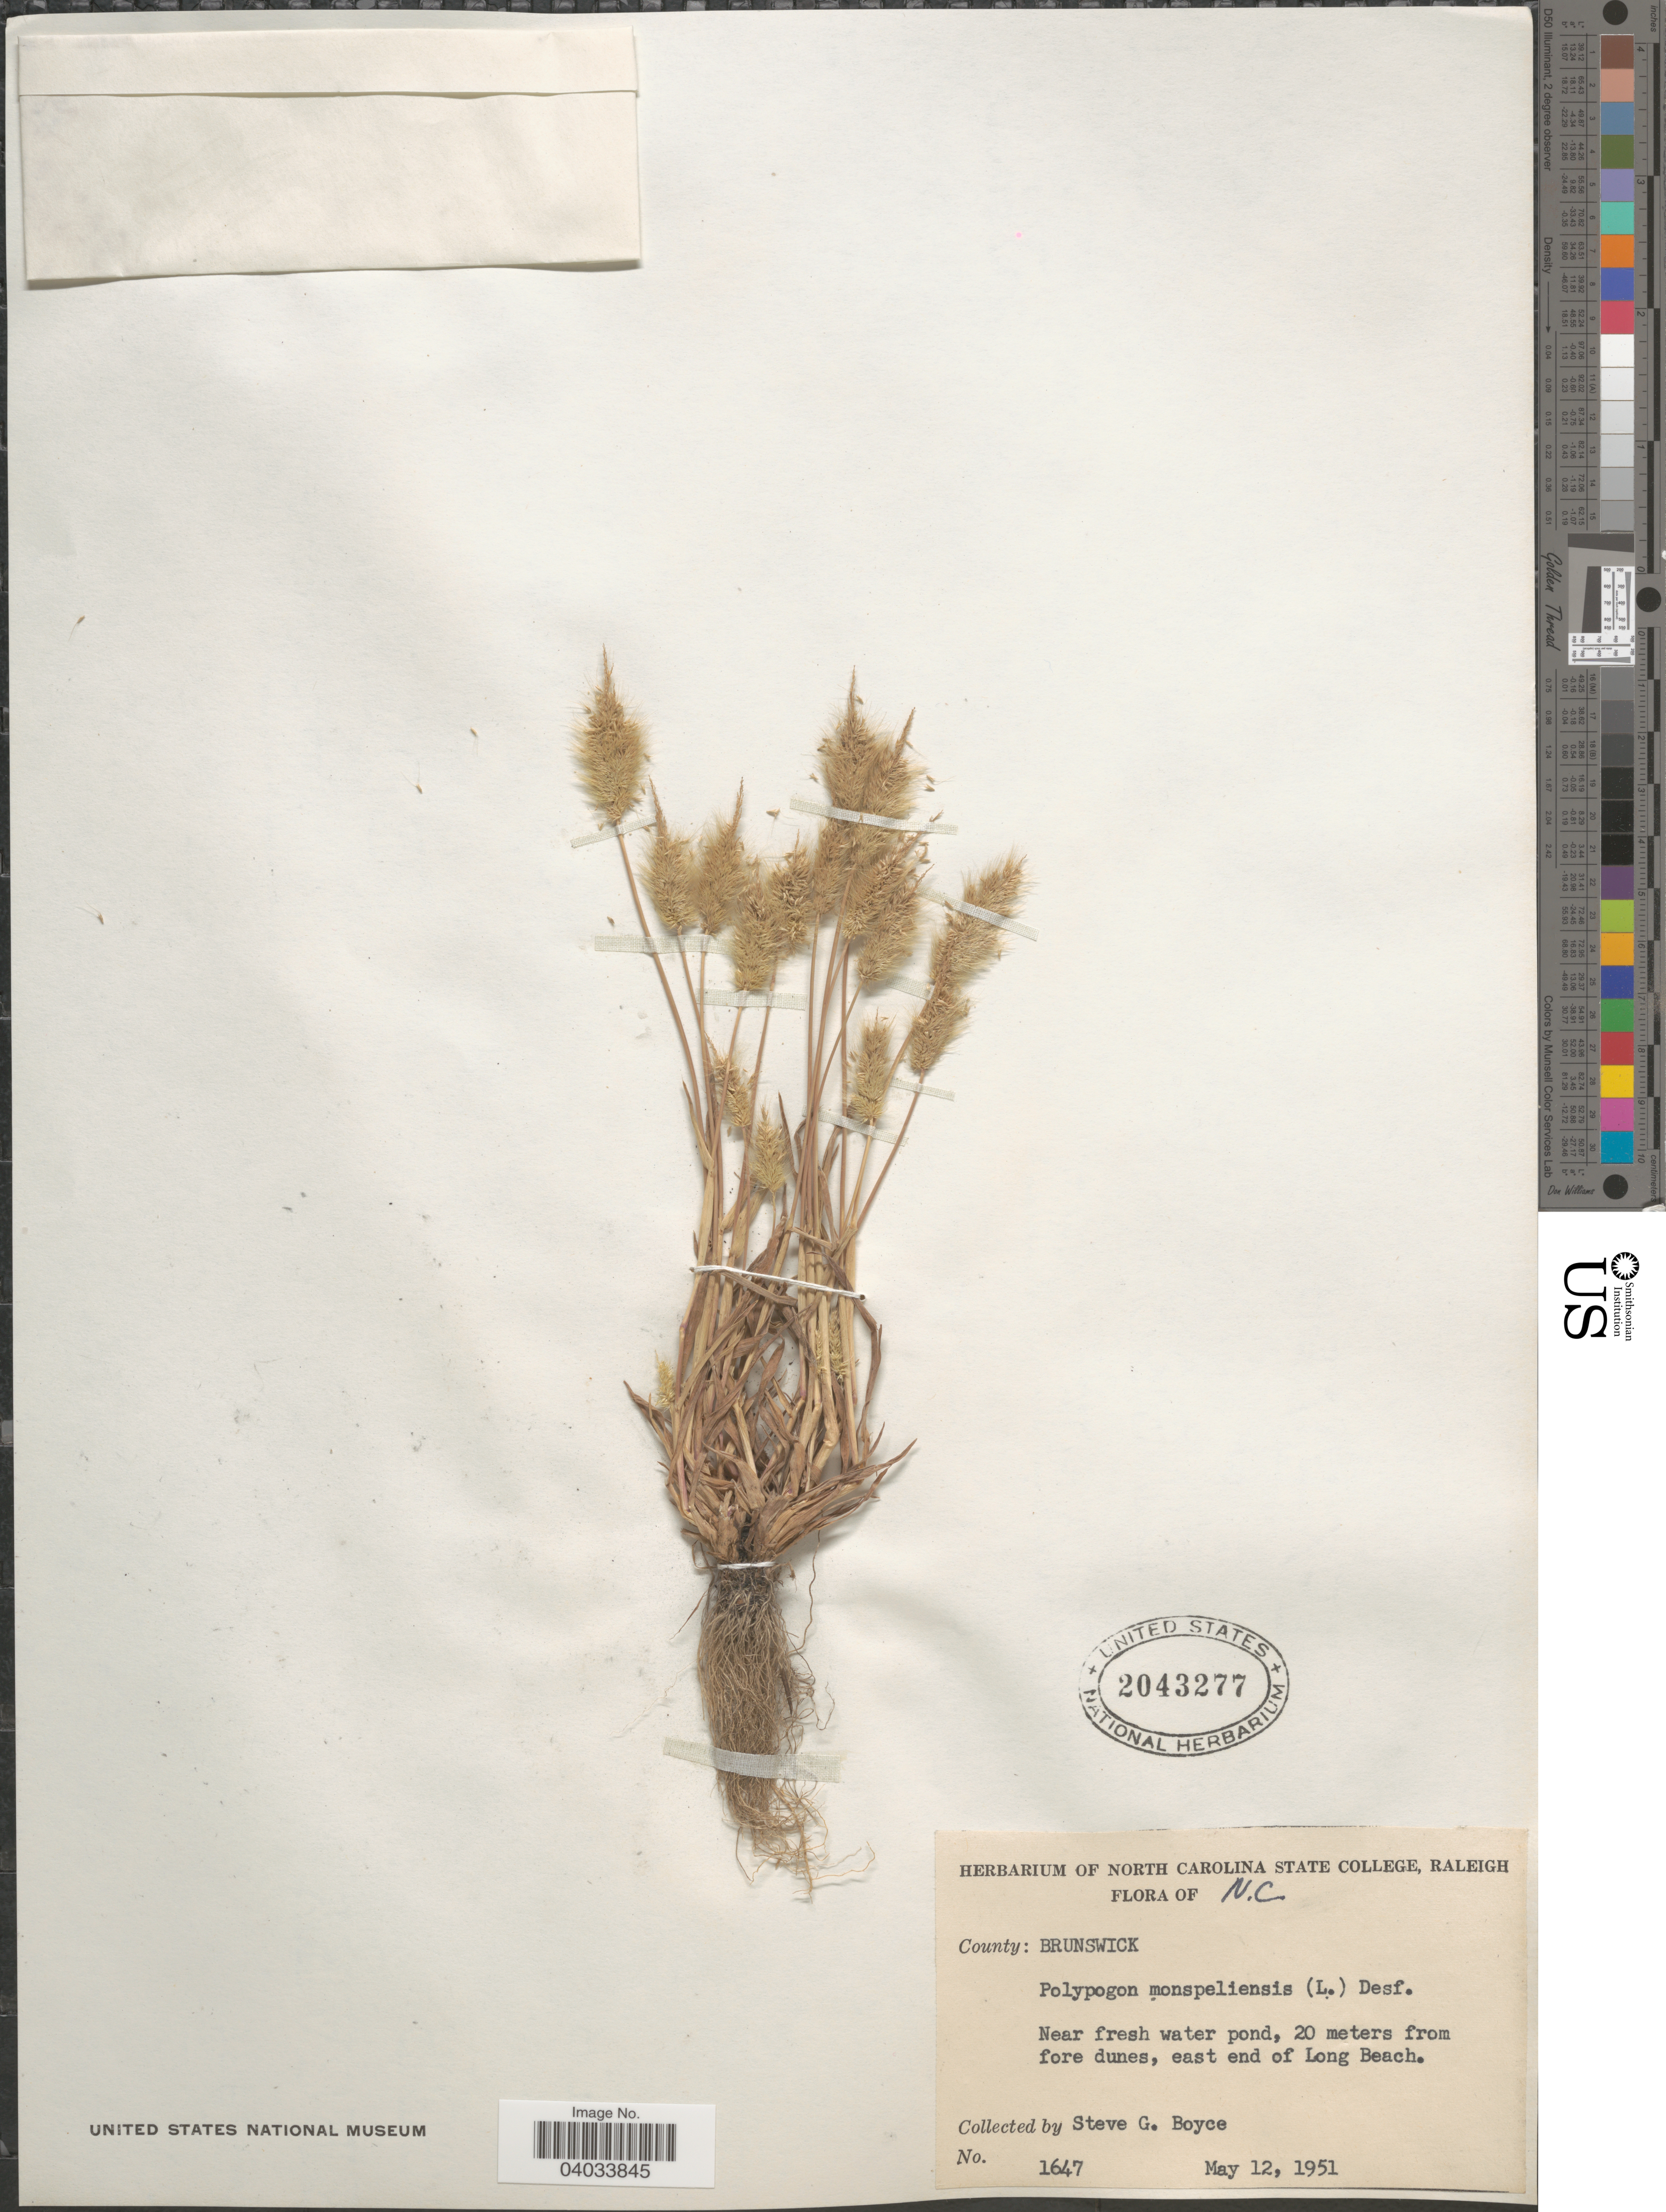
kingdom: Plantae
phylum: Tracheophyta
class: Liliopsida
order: Poales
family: Poaceae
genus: Polypogon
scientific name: Polypogon monspeliensis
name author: (L.) Desf.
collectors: S. Boyce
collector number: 1647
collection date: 1951-05-12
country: United States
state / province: North Carolina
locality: County: Brunswick. Near fresh water pond, 20 meters from fore dunes, east end of Long Beach.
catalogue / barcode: US 2043277